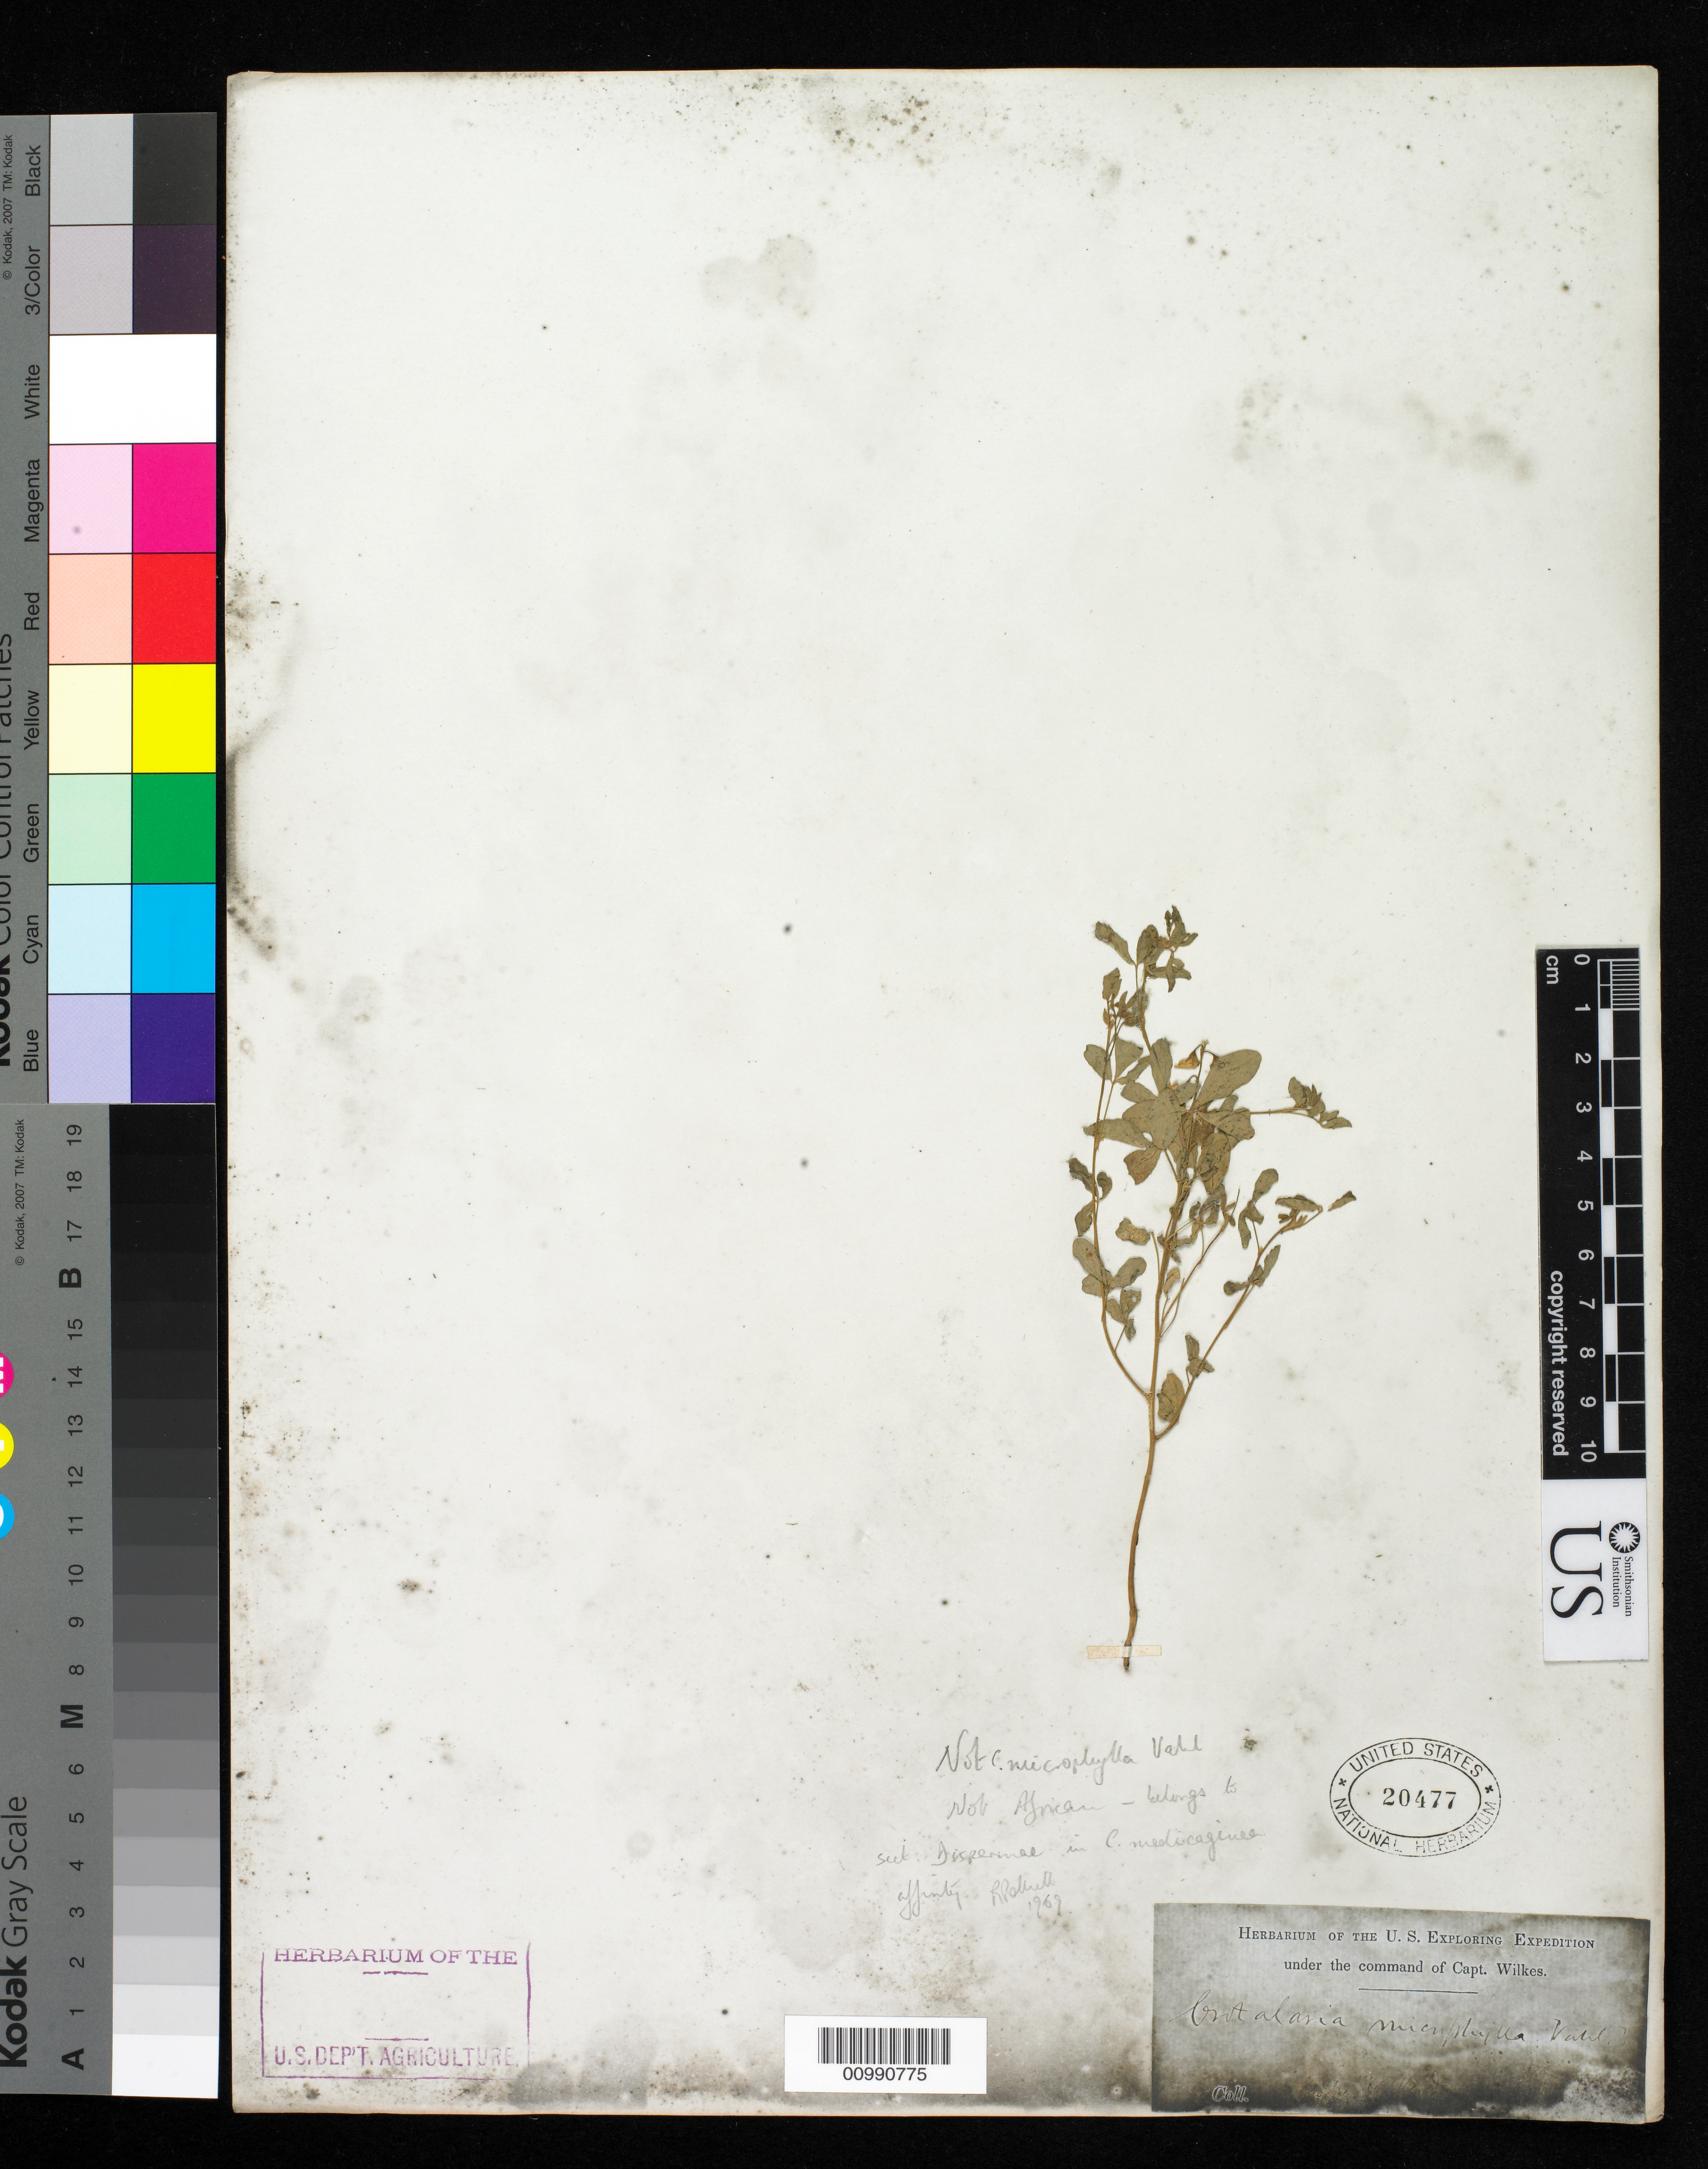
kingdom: Plantae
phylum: Tracheophyta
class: Magnoliopsida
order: Fabales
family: Fabaceae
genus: Crotalaria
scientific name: Crotalaria sp.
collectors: Wilkes Explor. Exped.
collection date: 1838/1842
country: Cape Verde Islands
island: Cape Verde Is.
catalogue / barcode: US 20477